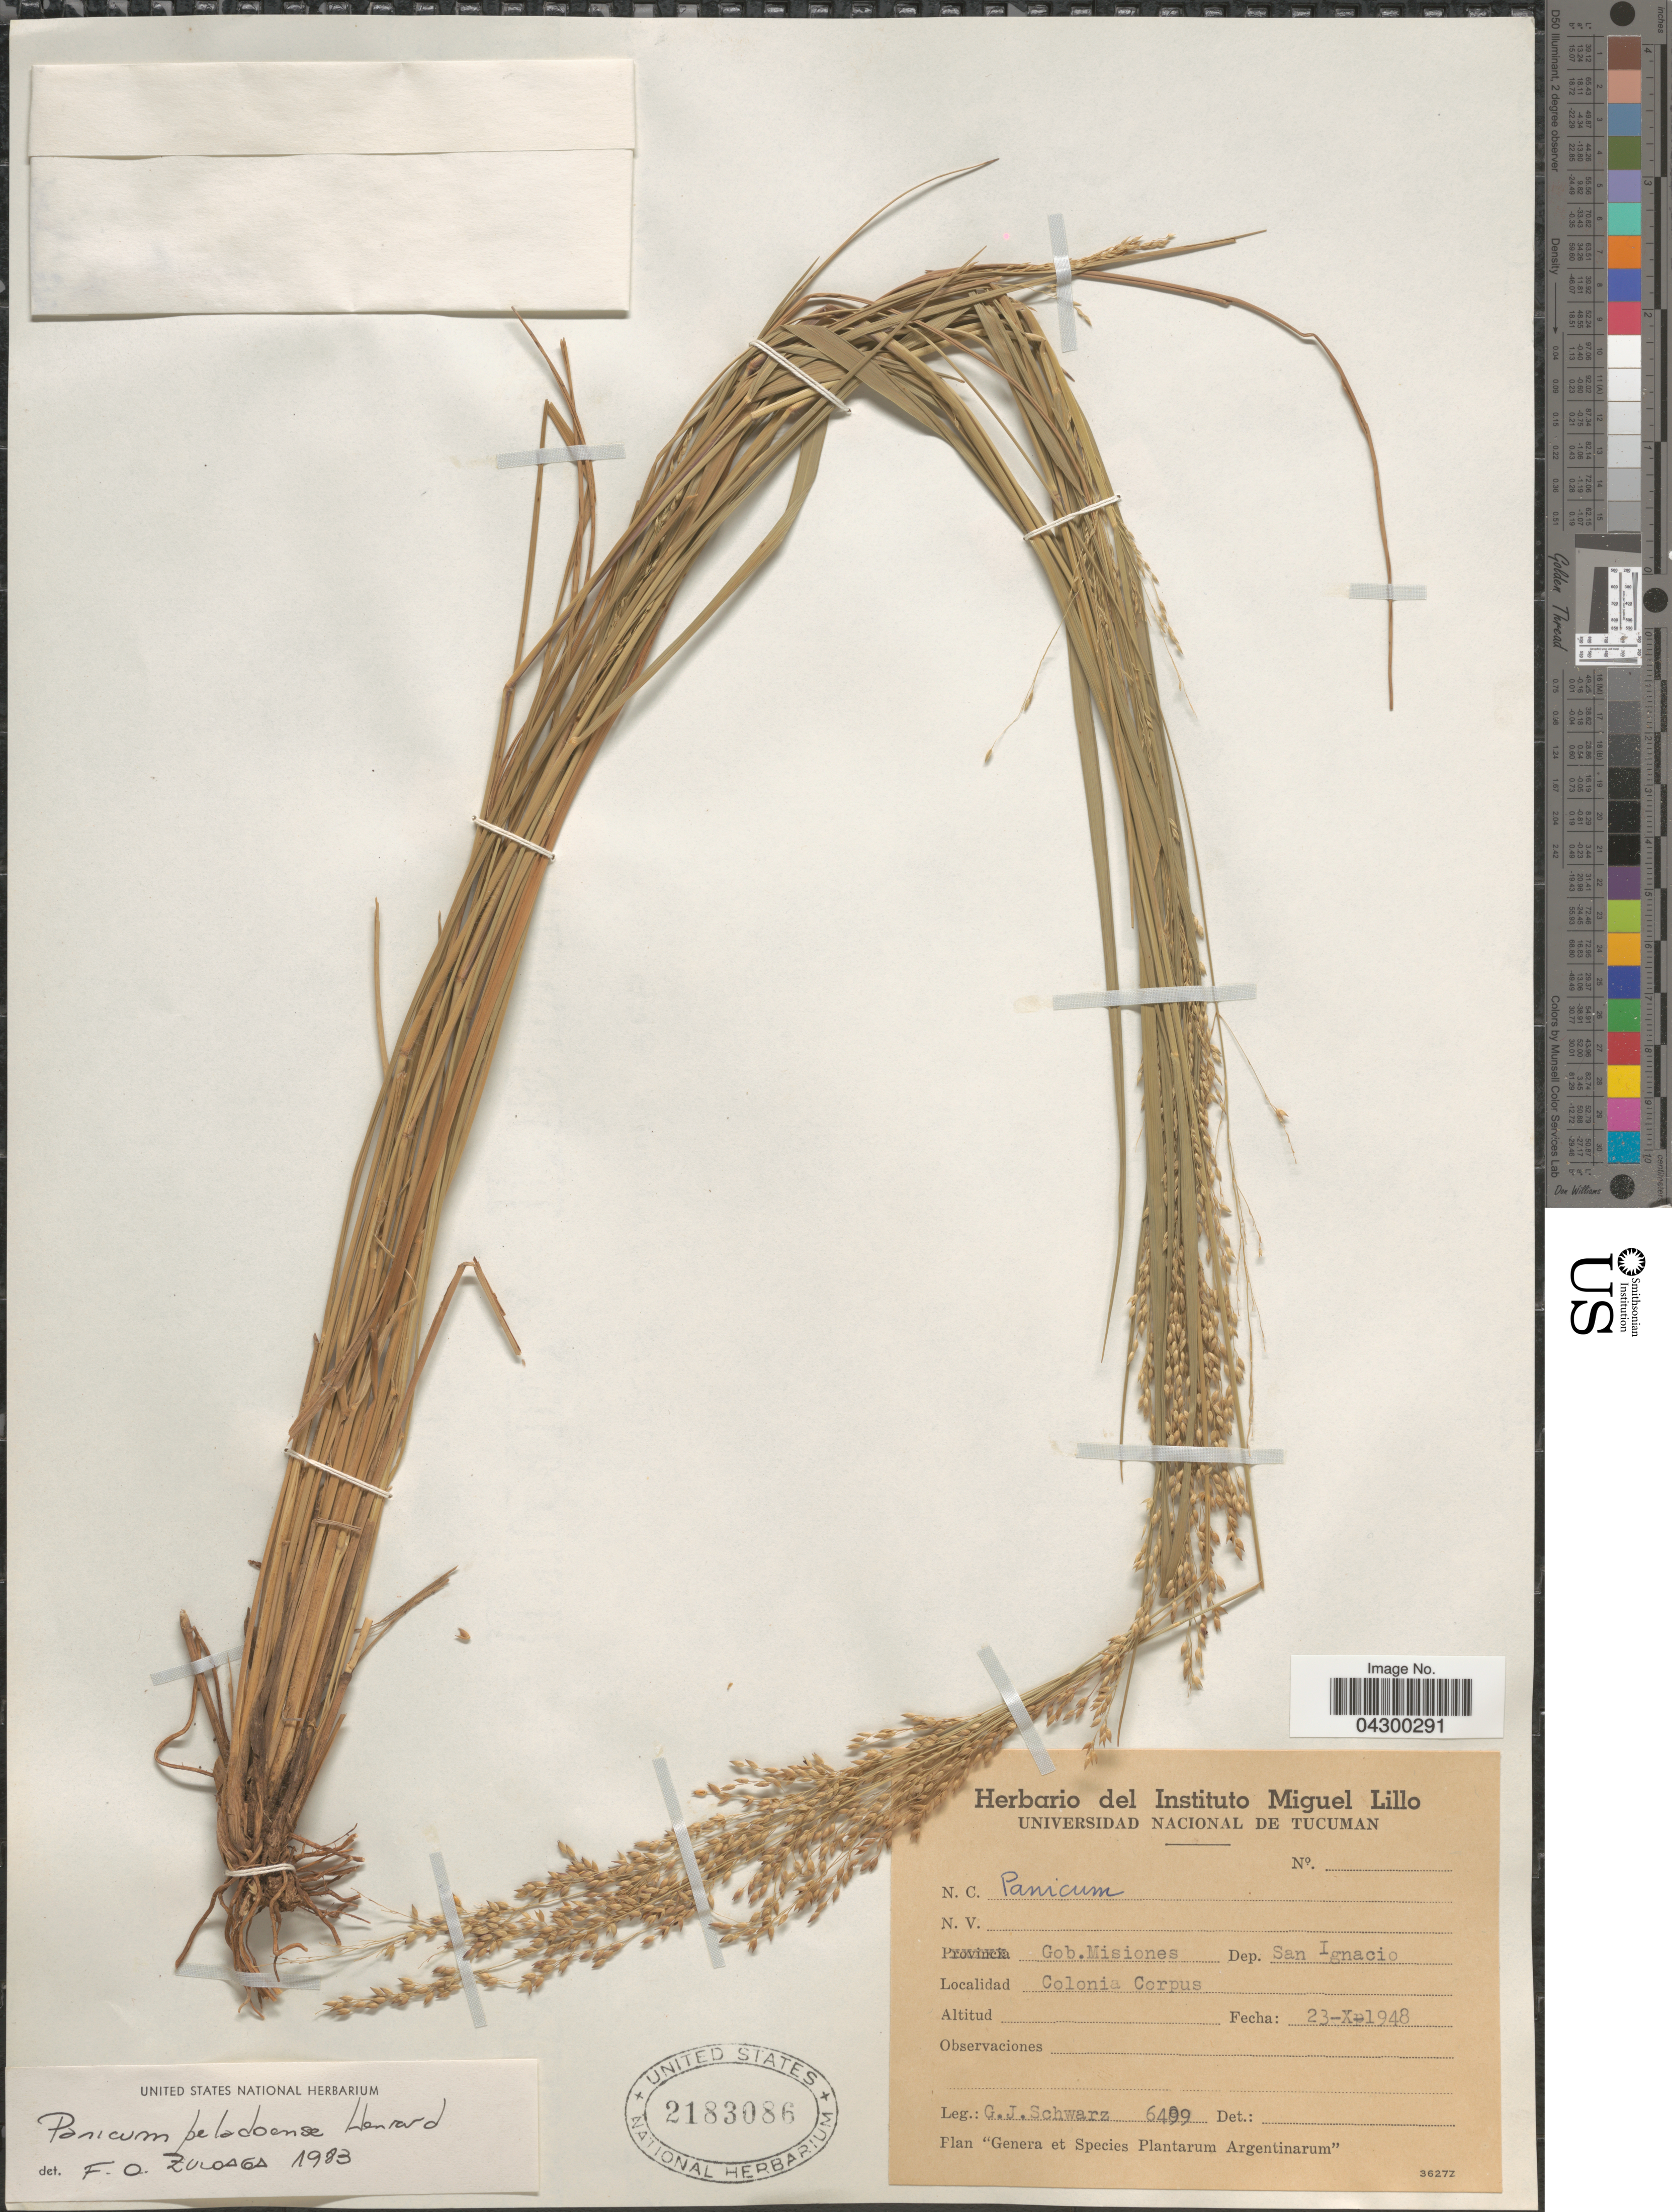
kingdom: Plantae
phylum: Tracheophyta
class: Liliopsida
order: Poales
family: Poaceae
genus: Panicum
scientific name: Panicum peladoense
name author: Henr.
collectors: G. J. Schwarz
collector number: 6499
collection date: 1948-10-23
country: Argentina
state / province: Misiones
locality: Gob.Misiones. Dep. San Ignacio. Colonia Corpus.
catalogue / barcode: US 2183086